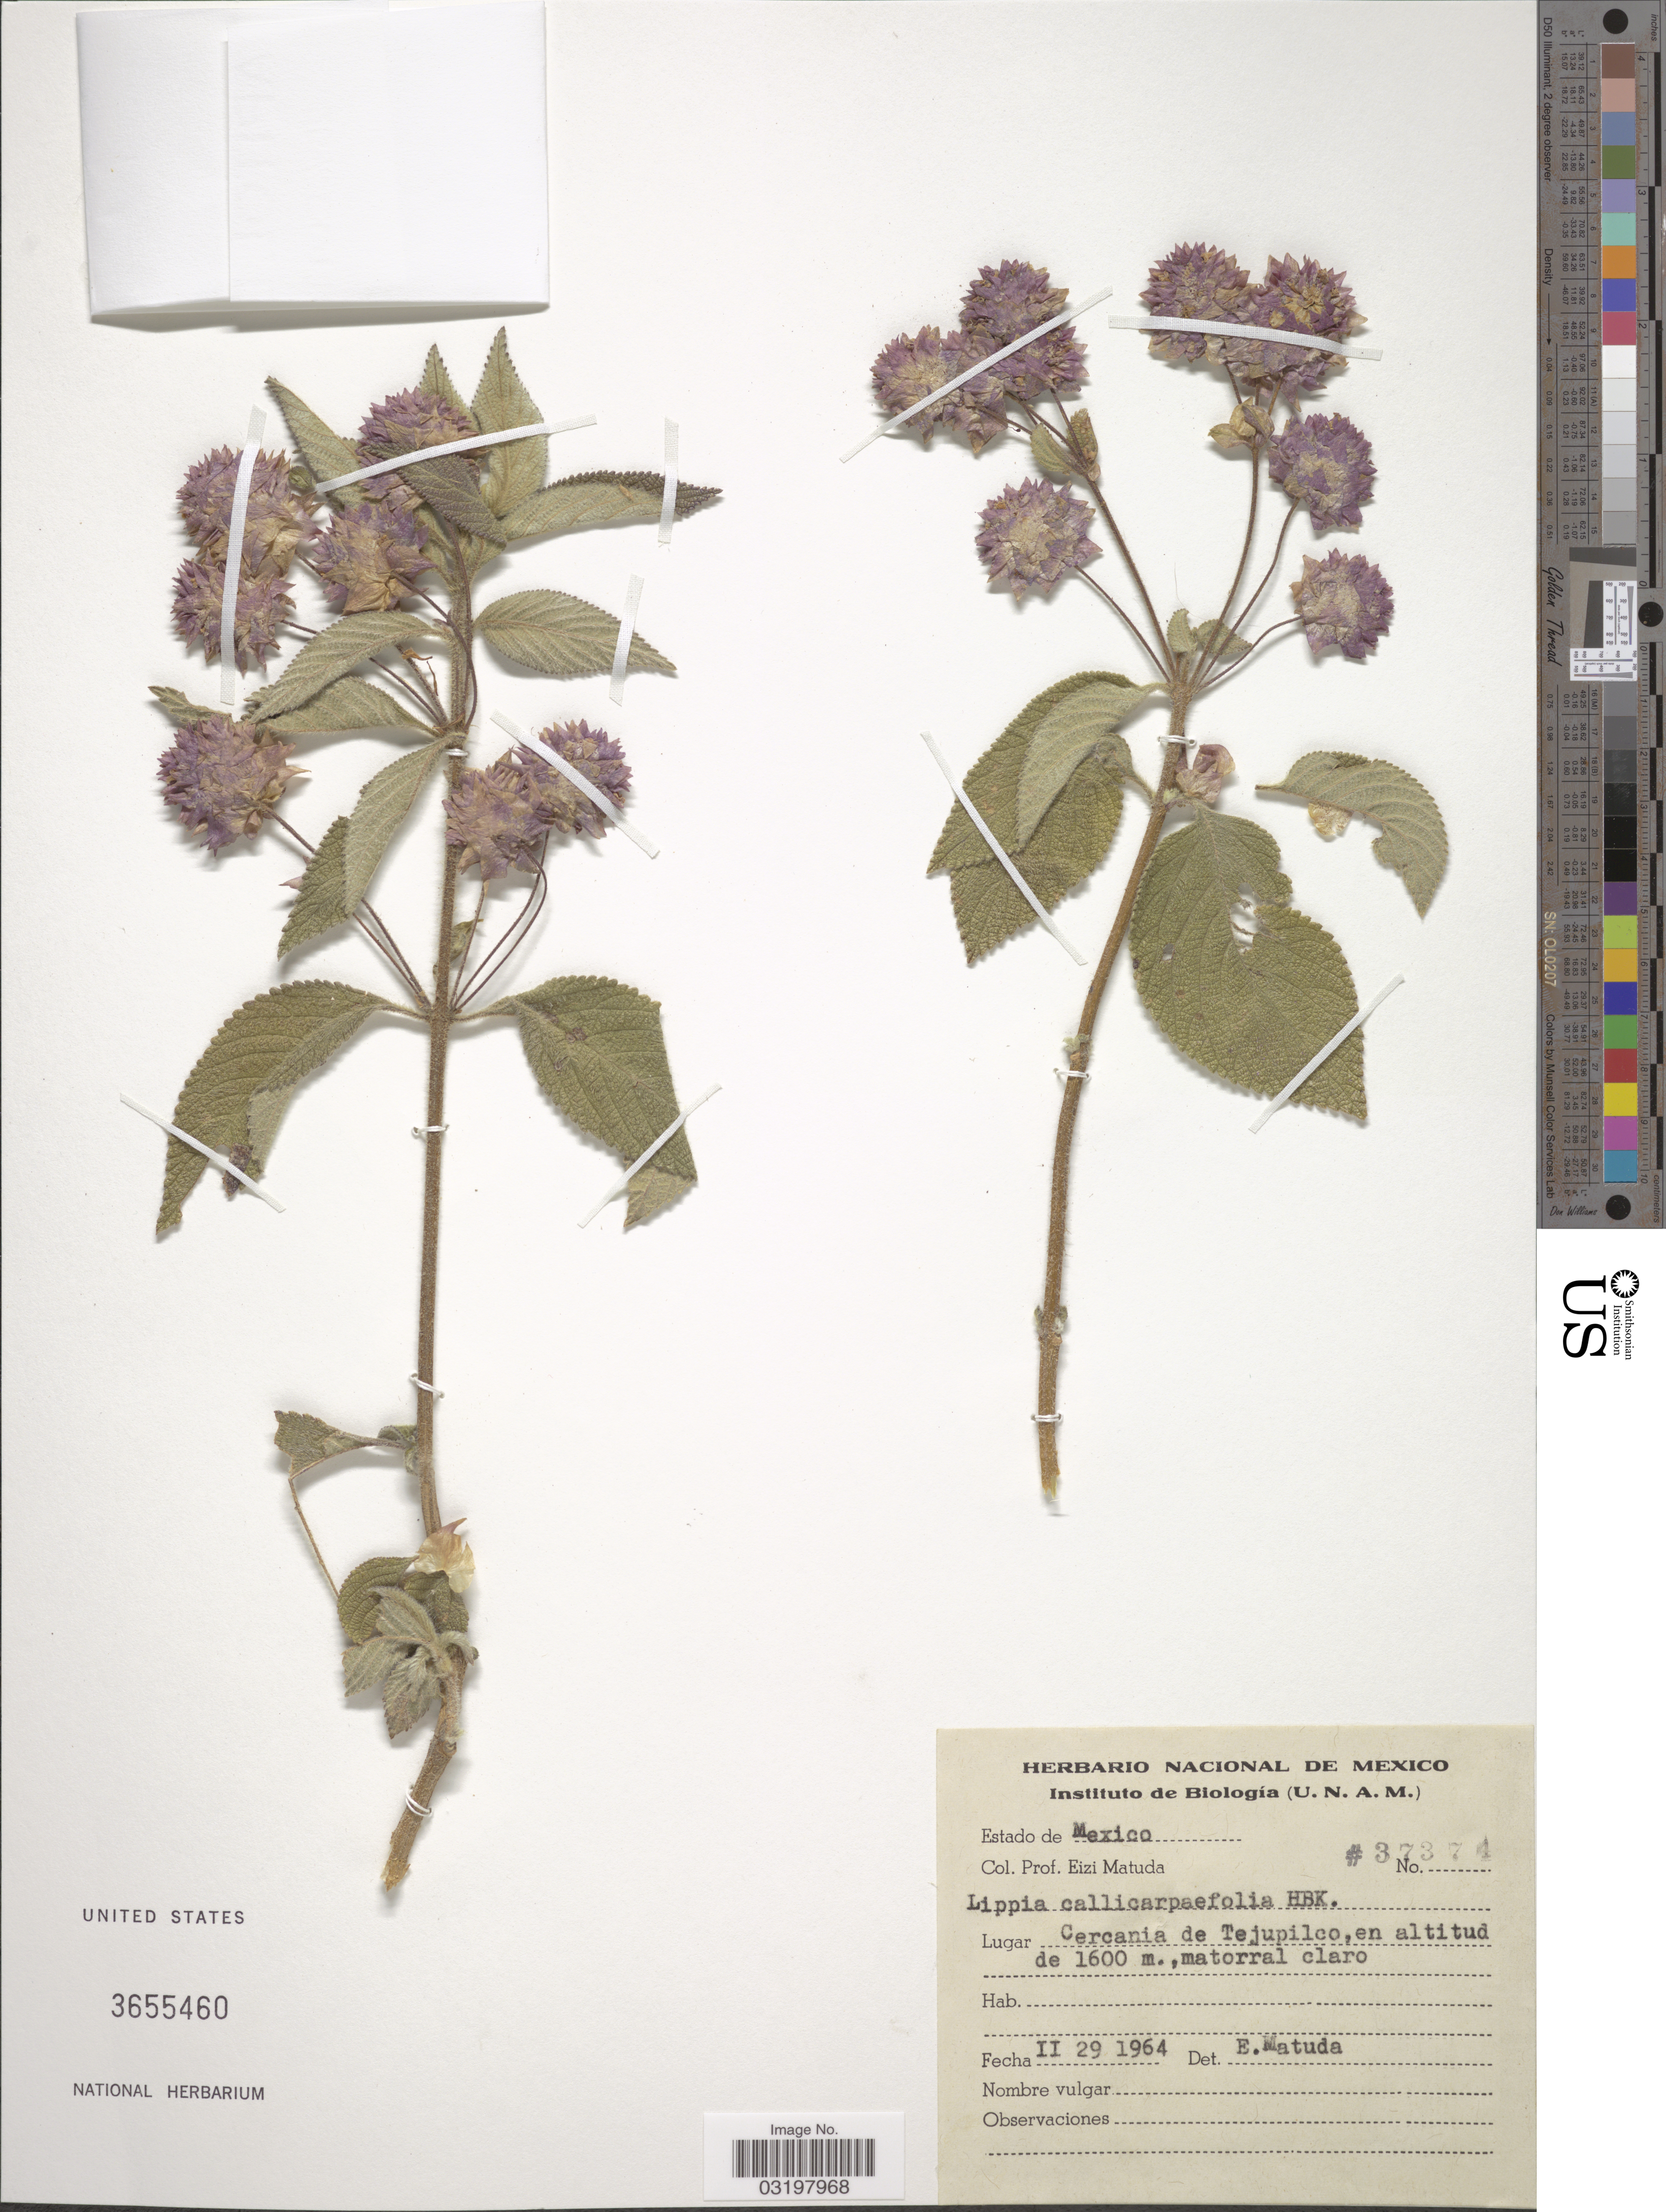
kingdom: Plantae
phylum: Tracheophyta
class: Magnoliopsida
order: Lamiales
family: Verbenaceae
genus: Lippia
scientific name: Lippia callicarpifolia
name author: Kunth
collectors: E. Matuda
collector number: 37374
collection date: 1964-02-29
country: Mexico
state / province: México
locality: Estado de Mexico. Cercania de Tejupilco.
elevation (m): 1600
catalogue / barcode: US 3655460